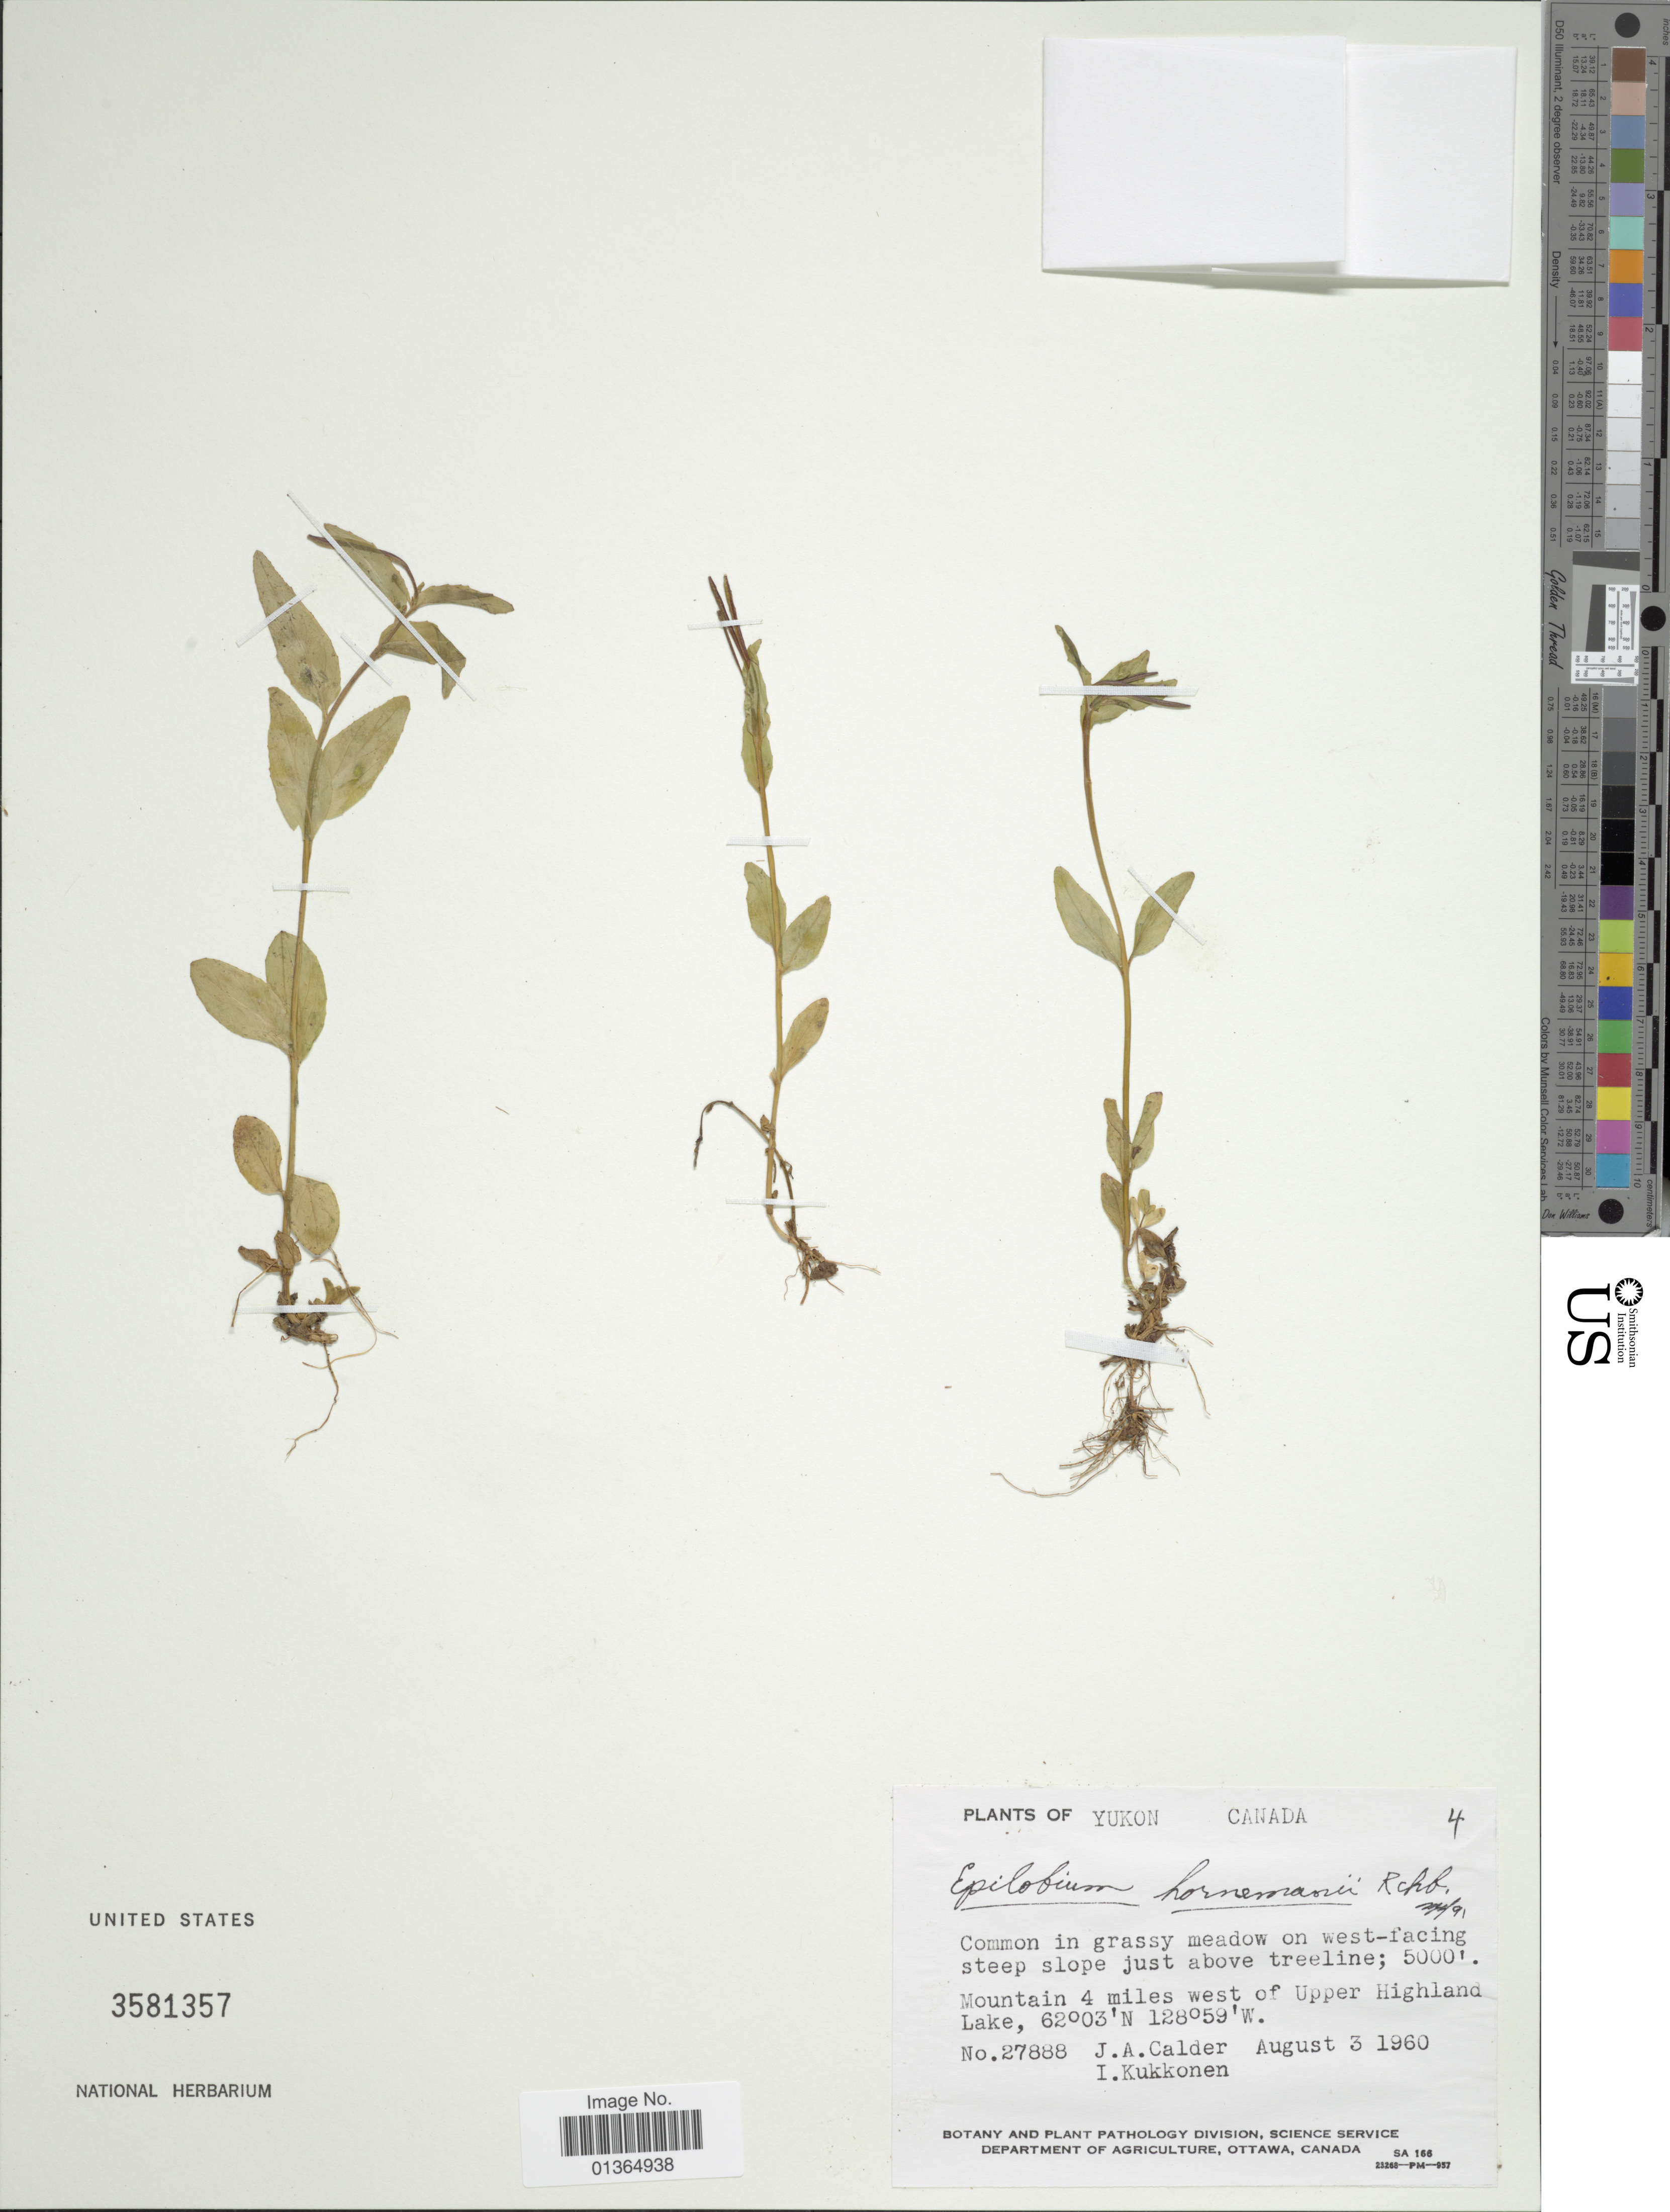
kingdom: Plantae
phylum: Tracheophyta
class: Magnoliopsida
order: Myrtales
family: Onagraceae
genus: Epilobium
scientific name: Epilobium hornemannii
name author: Rchb.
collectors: J. A. Calder & I. Kukkonen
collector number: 27888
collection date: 1960-08-03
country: Canada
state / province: Yukon Territory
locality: Mountain 4 miles west of Upper highland Lake.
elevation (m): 1524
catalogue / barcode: US 3581357